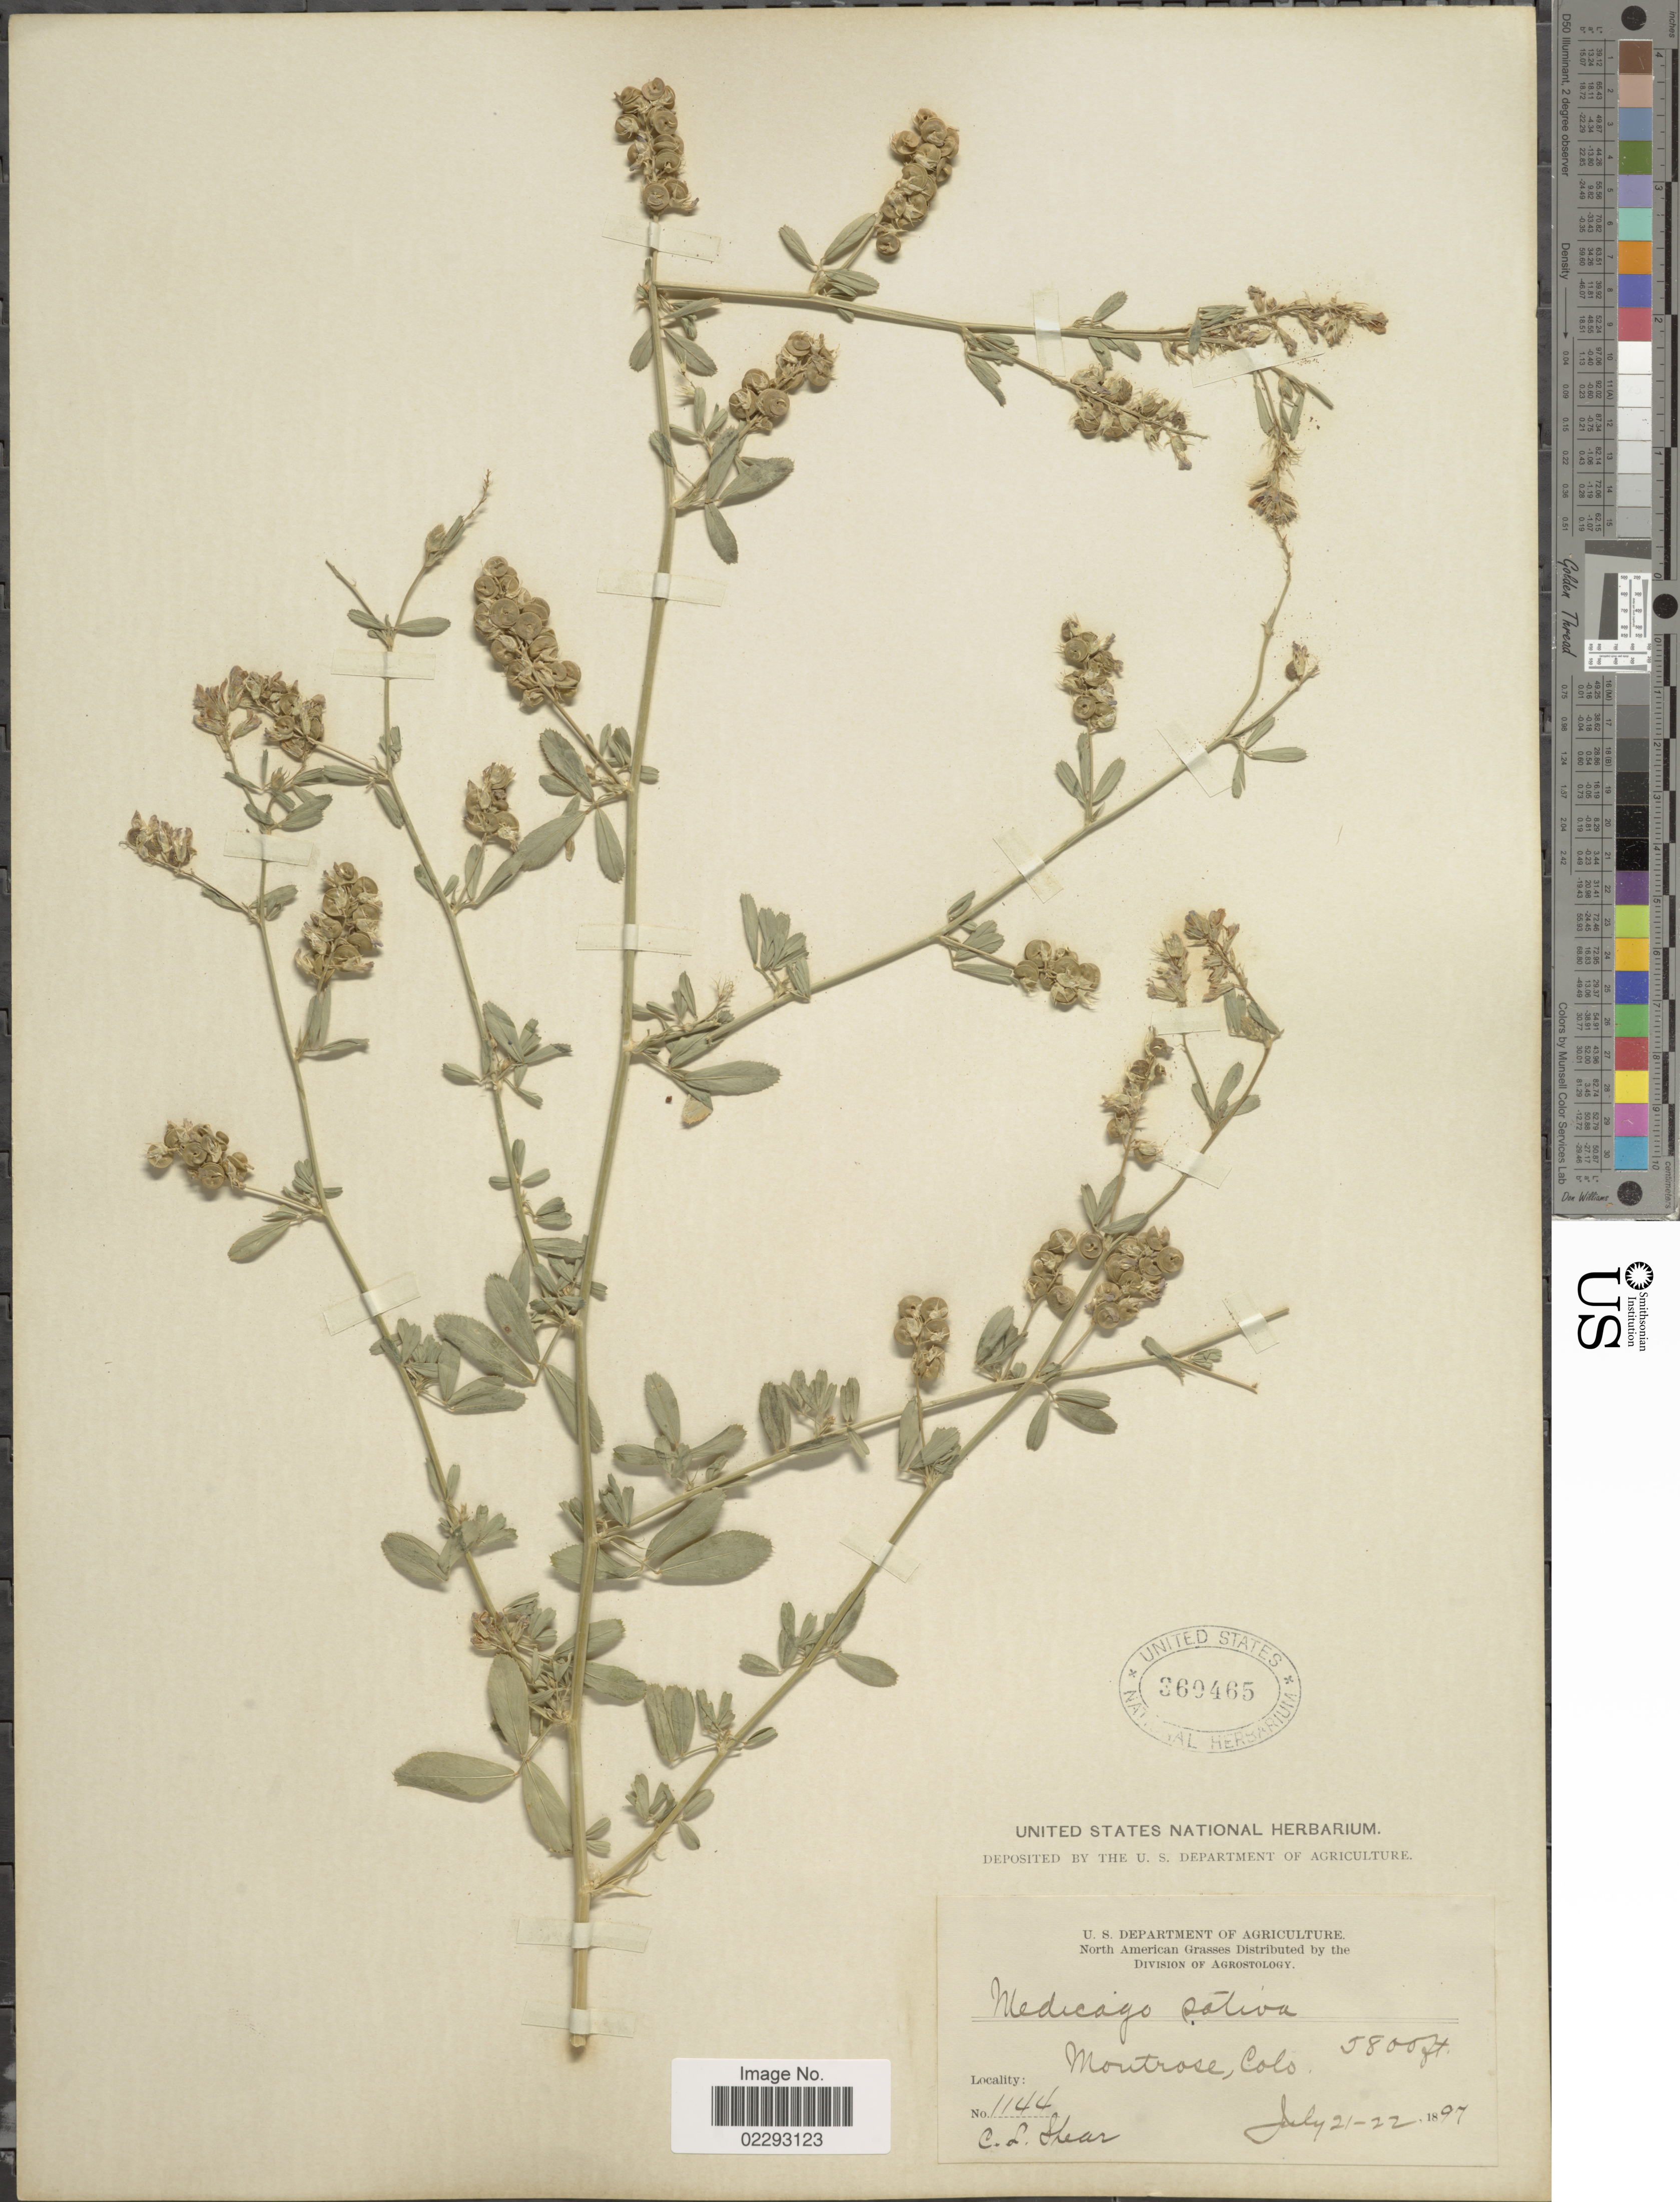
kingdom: Plantae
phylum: Tracheophyta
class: Magnoliopsida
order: Fabales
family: Fabaceae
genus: Medicago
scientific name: Medicago sativa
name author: L.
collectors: C. L. Shear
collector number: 1144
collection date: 1897-07-21/1987-07-22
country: United States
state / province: Colorado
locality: Moutross, Colo.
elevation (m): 1768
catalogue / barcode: US 360465